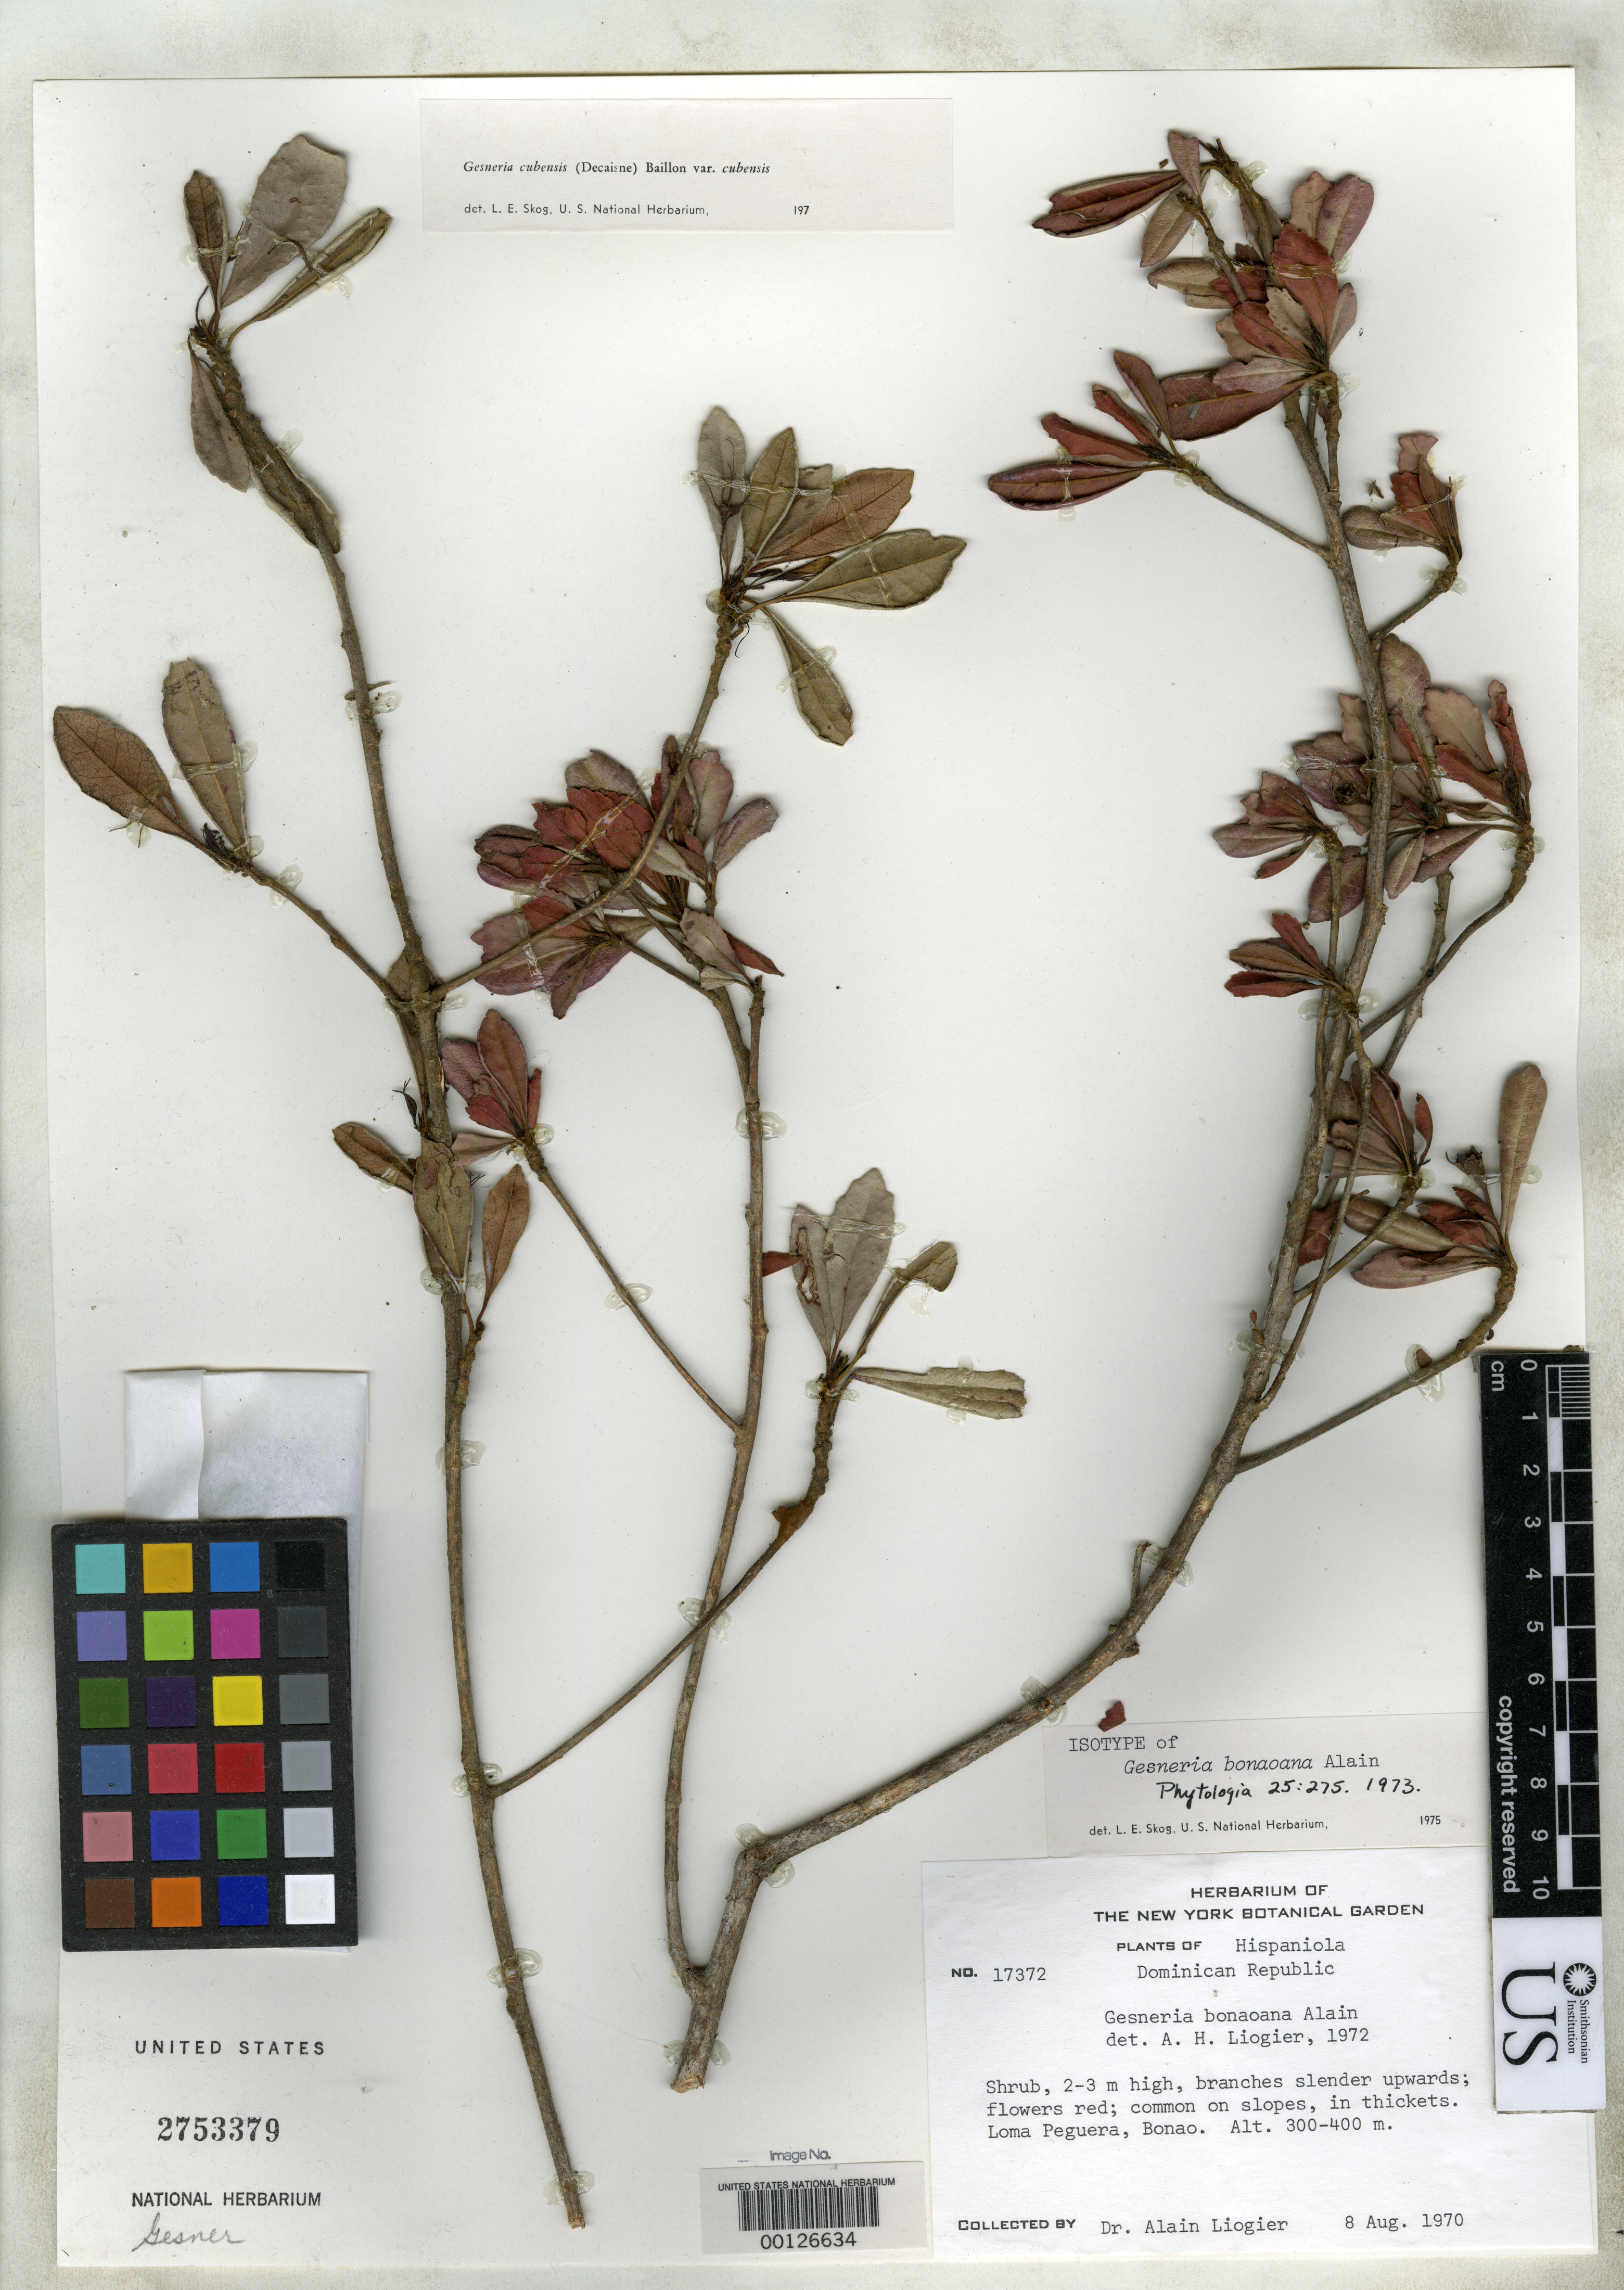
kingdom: Plantae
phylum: Tracheophyta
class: Magnoliopsida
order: Lamiales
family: Gesneriaceae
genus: Gesneria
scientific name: Gesneria bonaoana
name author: Alain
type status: Isotype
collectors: A. H. Liogier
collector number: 17372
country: Dominican Republic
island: Hispaniola Island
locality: Loma Peguera, Bonao.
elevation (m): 300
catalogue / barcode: US 2753379